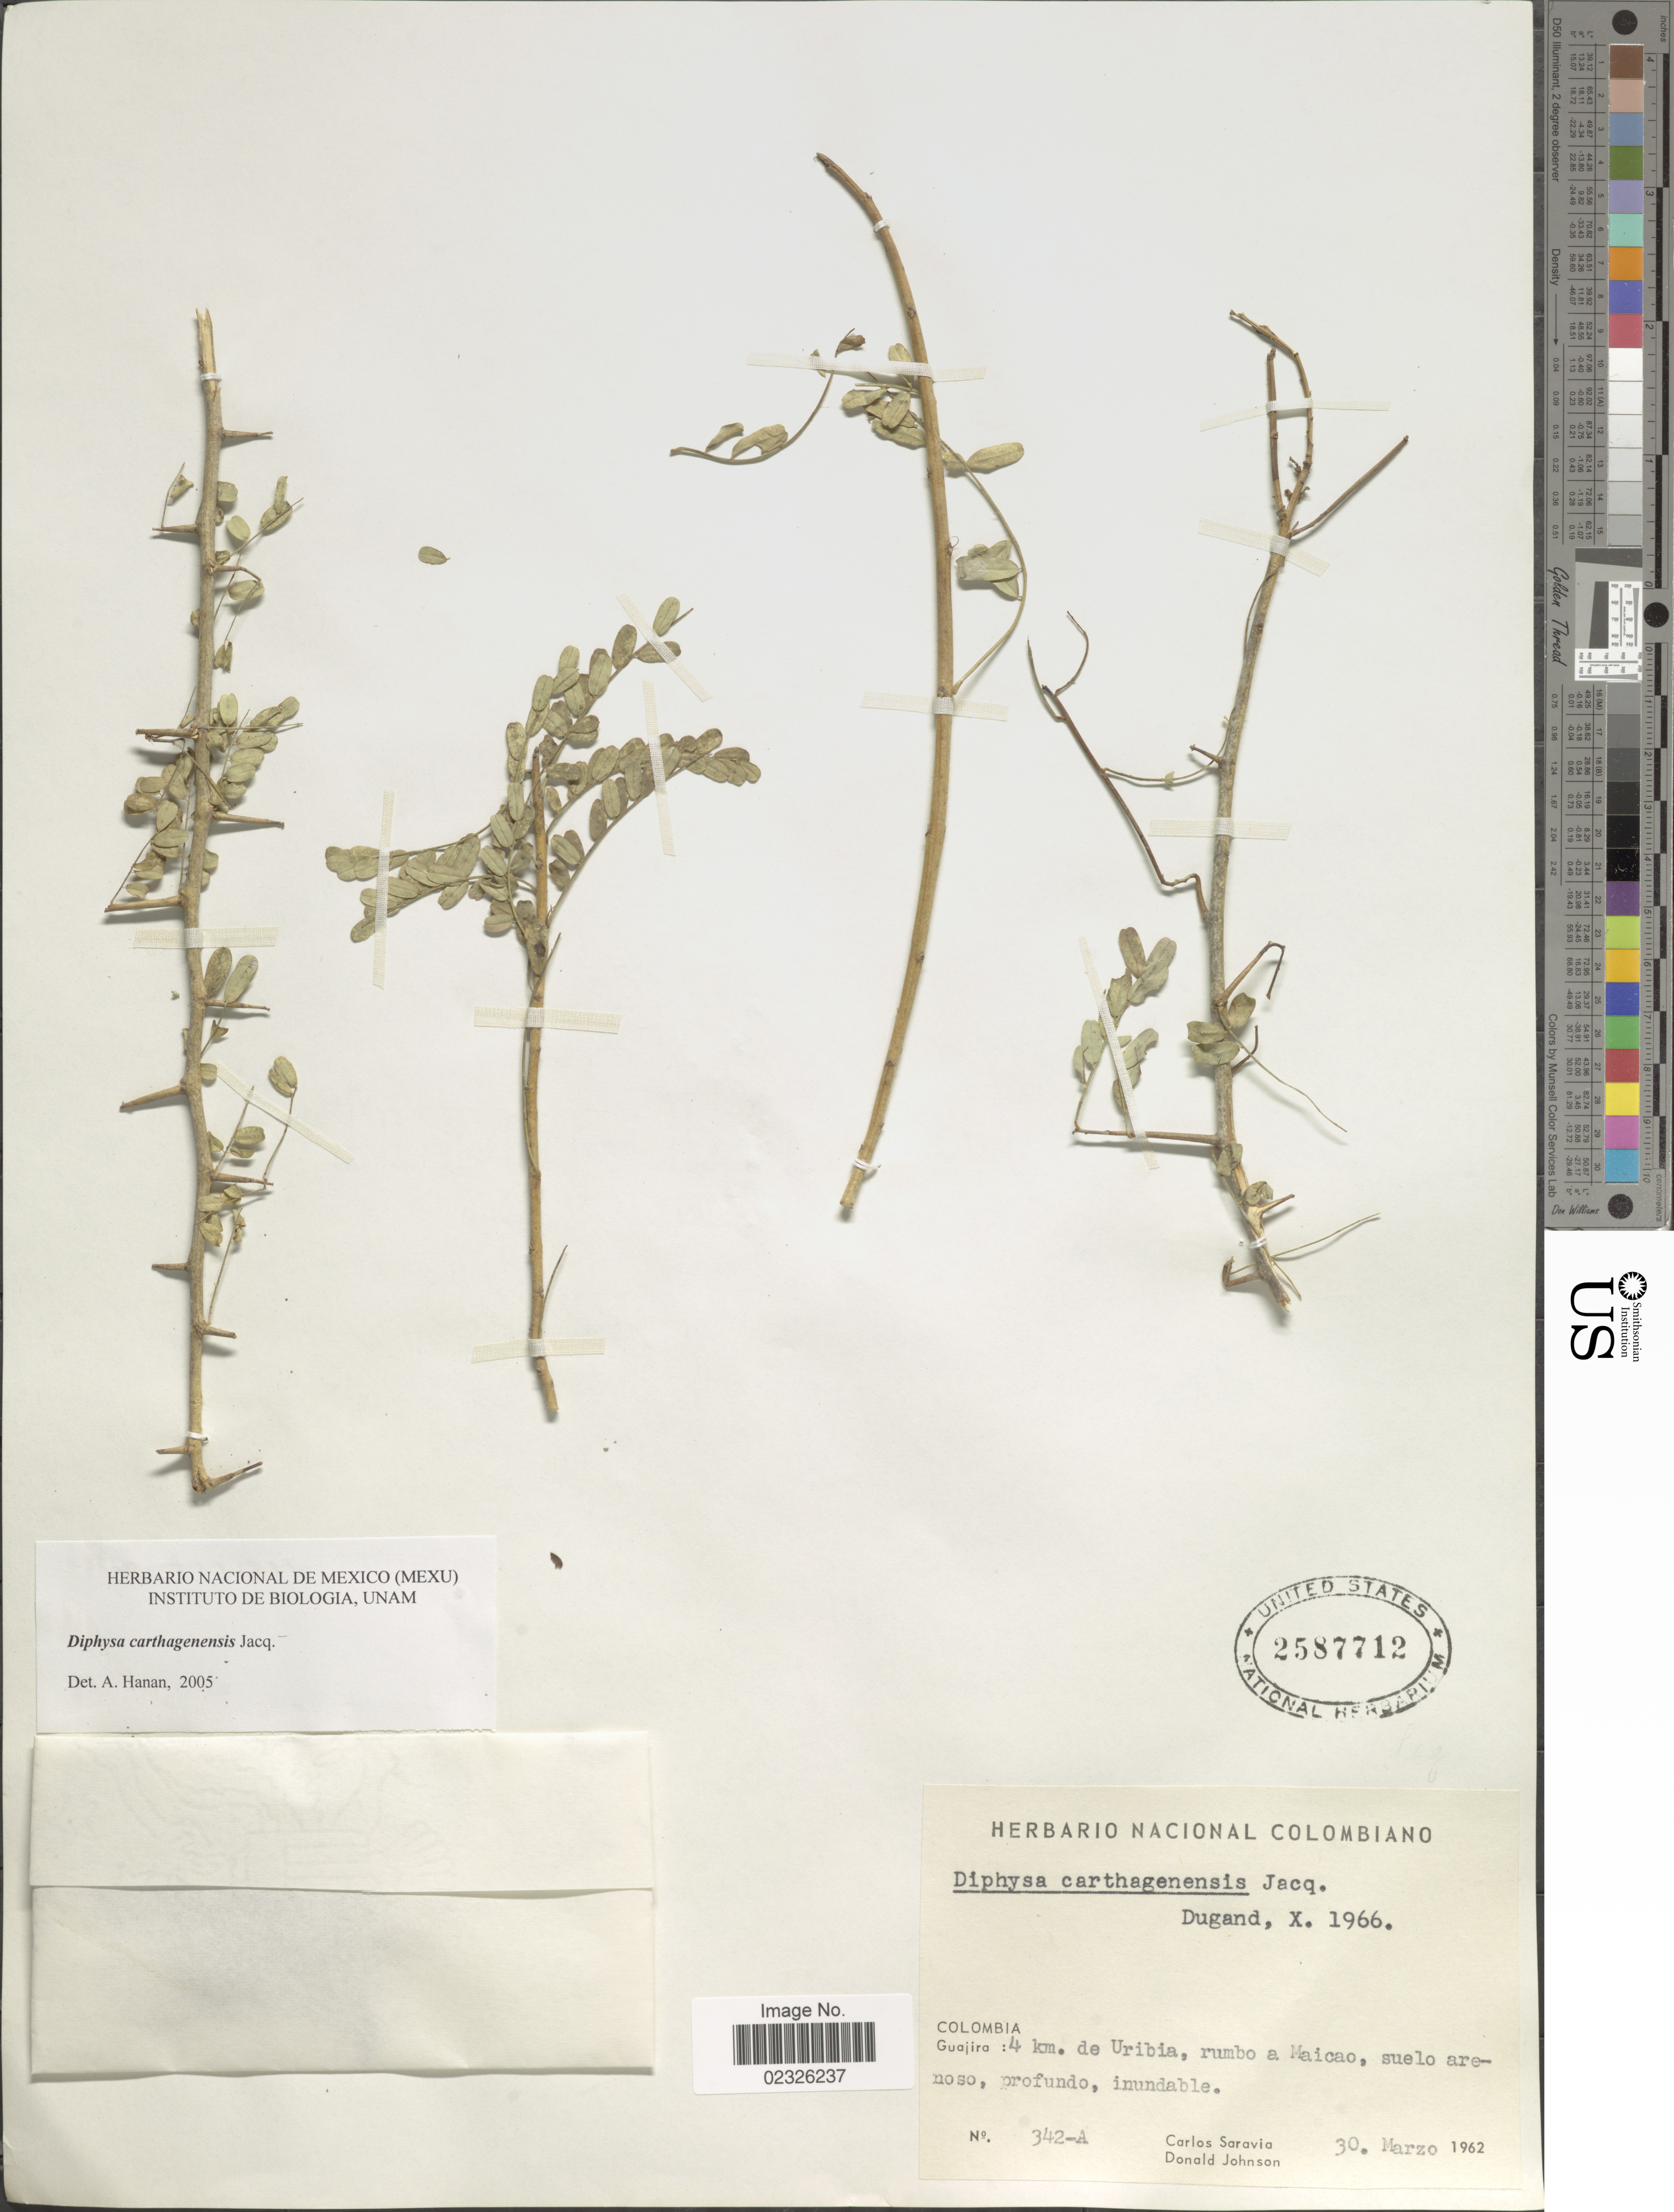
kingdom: Plantae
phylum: Tracheophyta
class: Magnoliopsida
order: Fabales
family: Fabaceae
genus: Diphysa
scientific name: Diphysa carthagenensis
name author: Jacq.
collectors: C. Saravia T. & D. Johnson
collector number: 342-A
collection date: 1962-03-30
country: Colombia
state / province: La Guajira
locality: Guajira: 4 km. de Uribia, rumbo a Maicao, suelo arenoso, profundo, inundable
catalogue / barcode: US 2587712